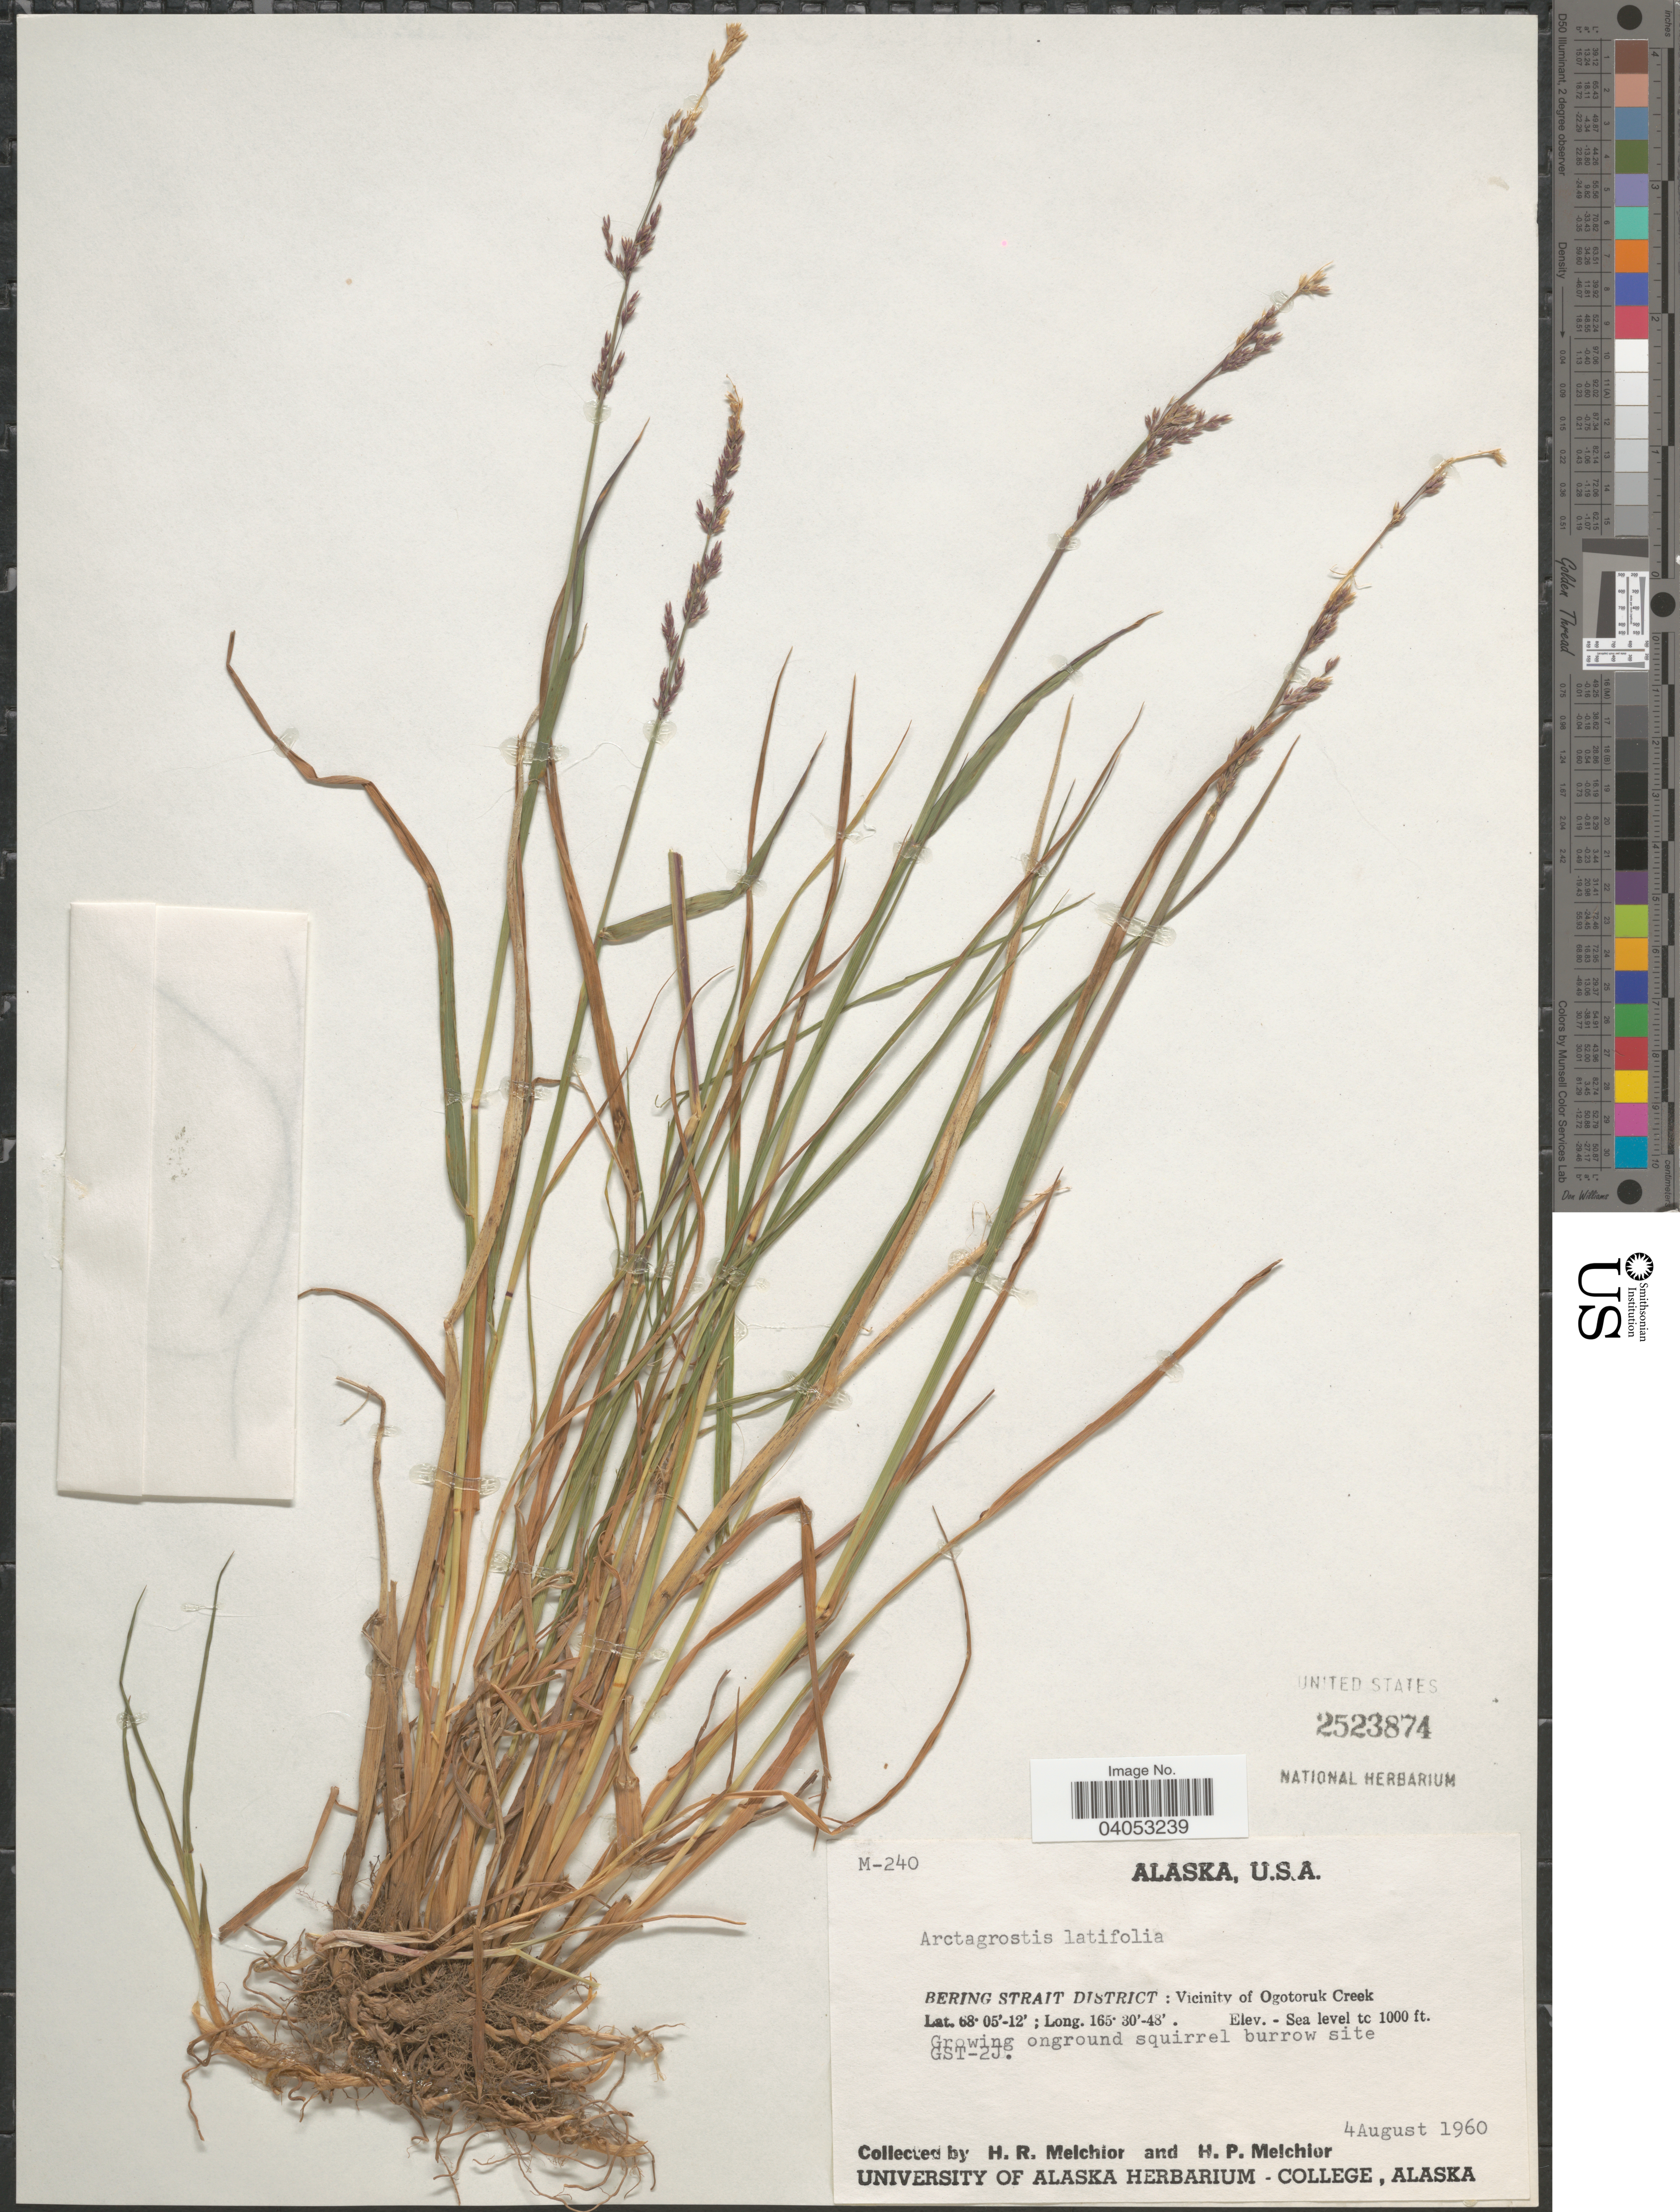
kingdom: Plantae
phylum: Tracheophyta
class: Liliopsida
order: Poales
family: Poaceae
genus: Arctagrostis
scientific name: Arctagrostis latifolia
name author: (R. Br.) Griseb.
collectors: H. R. Melchior & H. P. Melchior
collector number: M-240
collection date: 1960-08-04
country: United States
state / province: Alaska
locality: Bering Strait District: Vicinity of Ogotoruk Creek. Onground squirrel burrow site GST-2J.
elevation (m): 0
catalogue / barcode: US 2523874